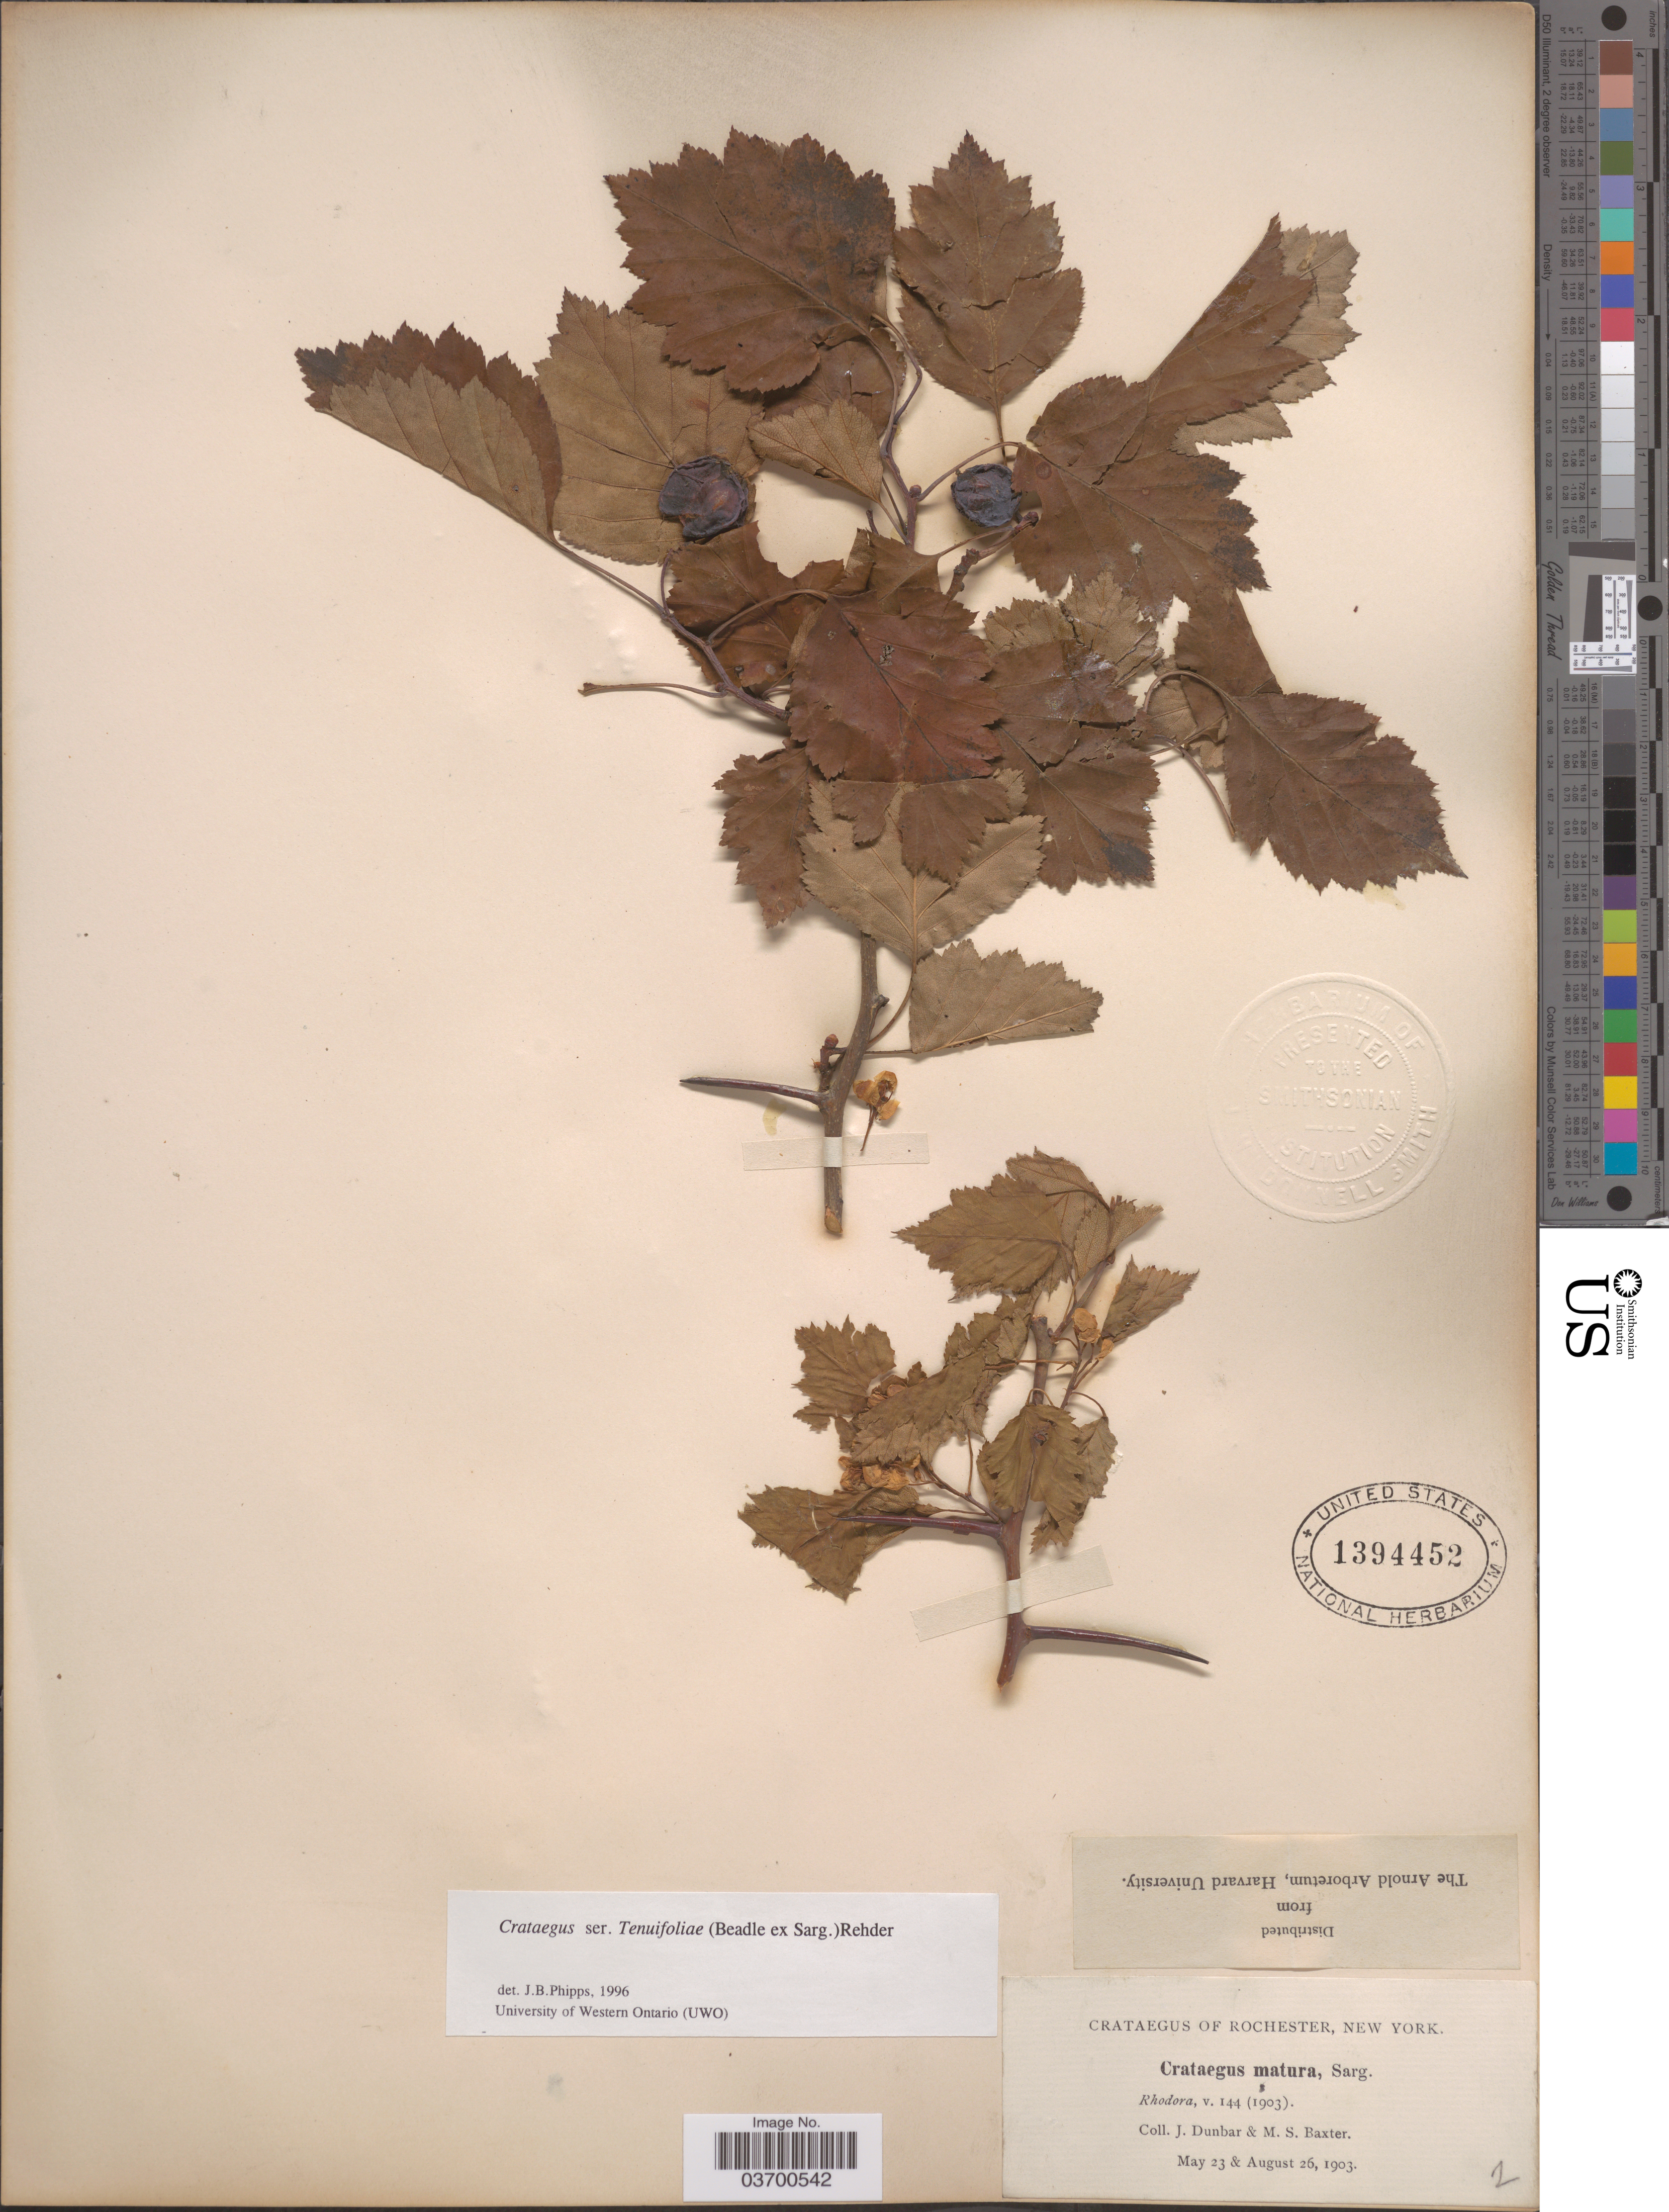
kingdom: Plantae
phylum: Tracheophyta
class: Magnoliopsida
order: Rosales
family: Rosaceae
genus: Crataegus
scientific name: Crataegus macrosperma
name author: Ashe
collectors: J. Dunbar & M. Baxter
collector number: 2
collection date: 1903-05-23/1903-08-26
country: United States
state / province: New York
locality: Rochester.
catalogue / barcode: US 1394452